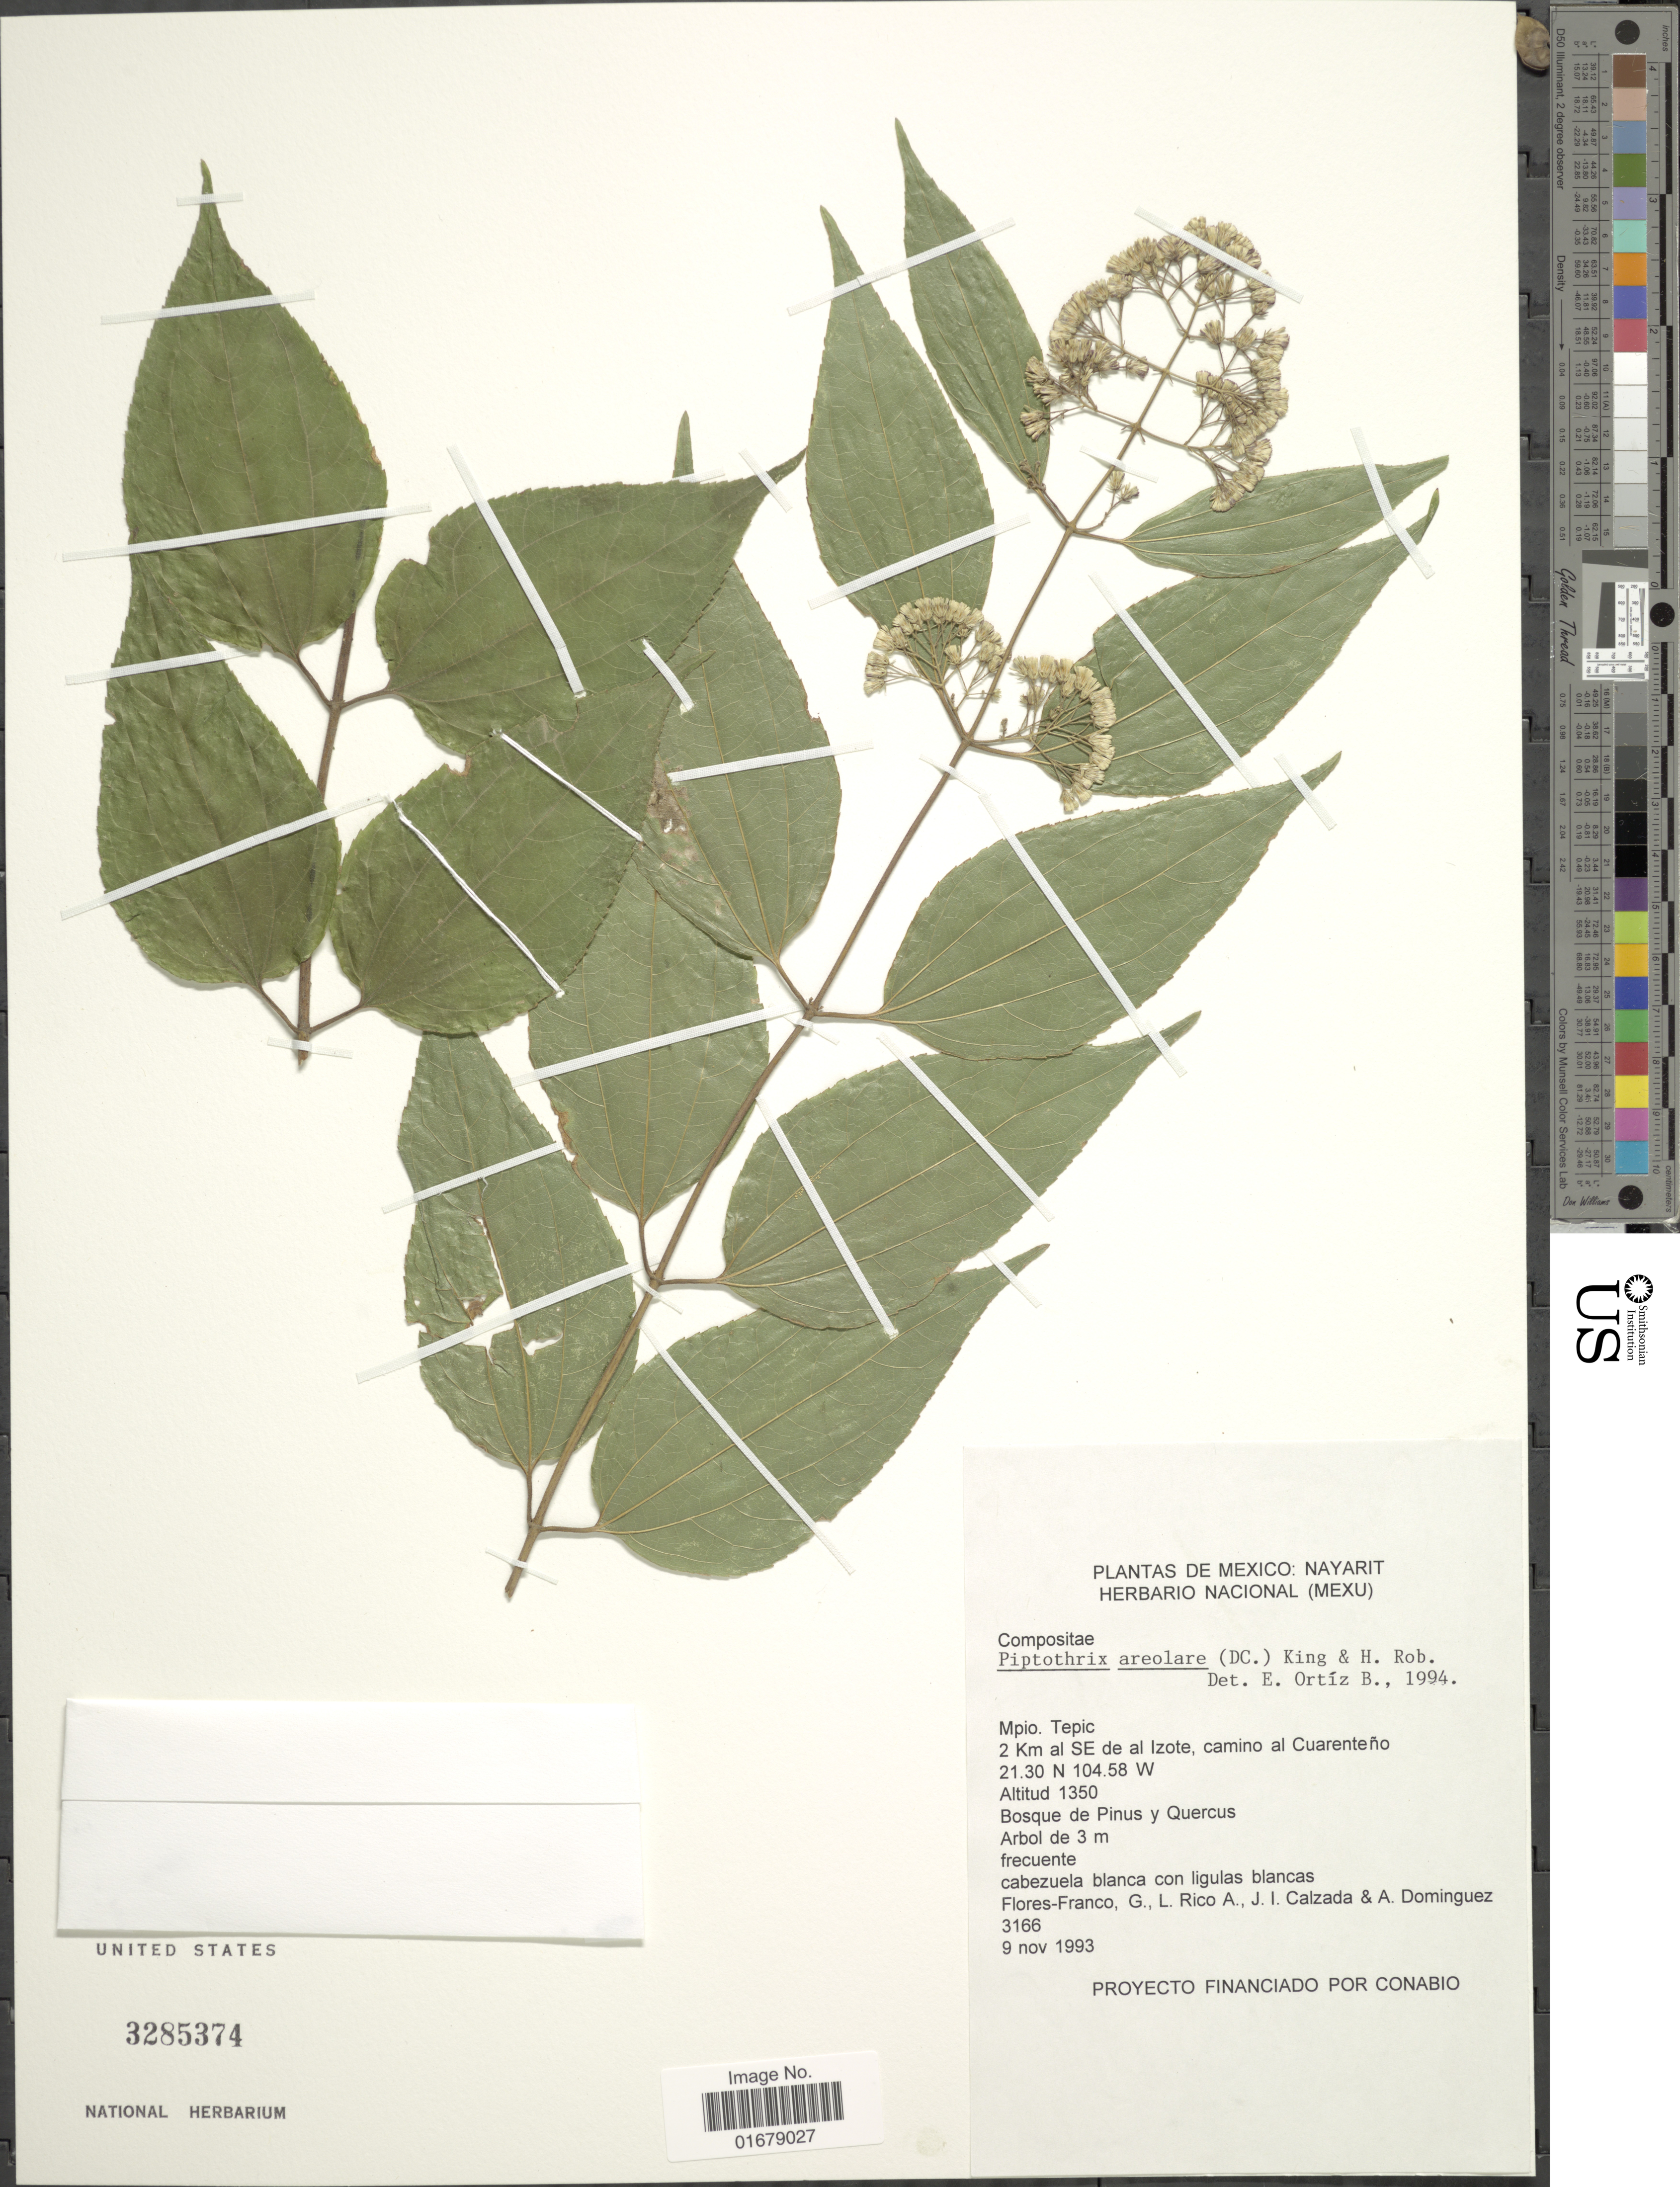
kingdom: Plantae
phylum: Tracheophyta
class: Magnoliopsida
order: Asterales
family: Asteraceae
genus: Piptothrix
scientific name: Piptothrix areolaris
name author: (DC.) R.M. King & H. Rob.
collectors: G. Flores F., M. Rico Arce, J. I. Calzada & A. Dominguez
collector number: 3166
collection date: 1993-11-09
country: Mexico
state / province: Nayarit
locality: Mexico. Nayarit. Mpio. Tepic. 2 Km als SE de a Iizote, camino al Cuarenteño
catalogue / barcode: US 3285374